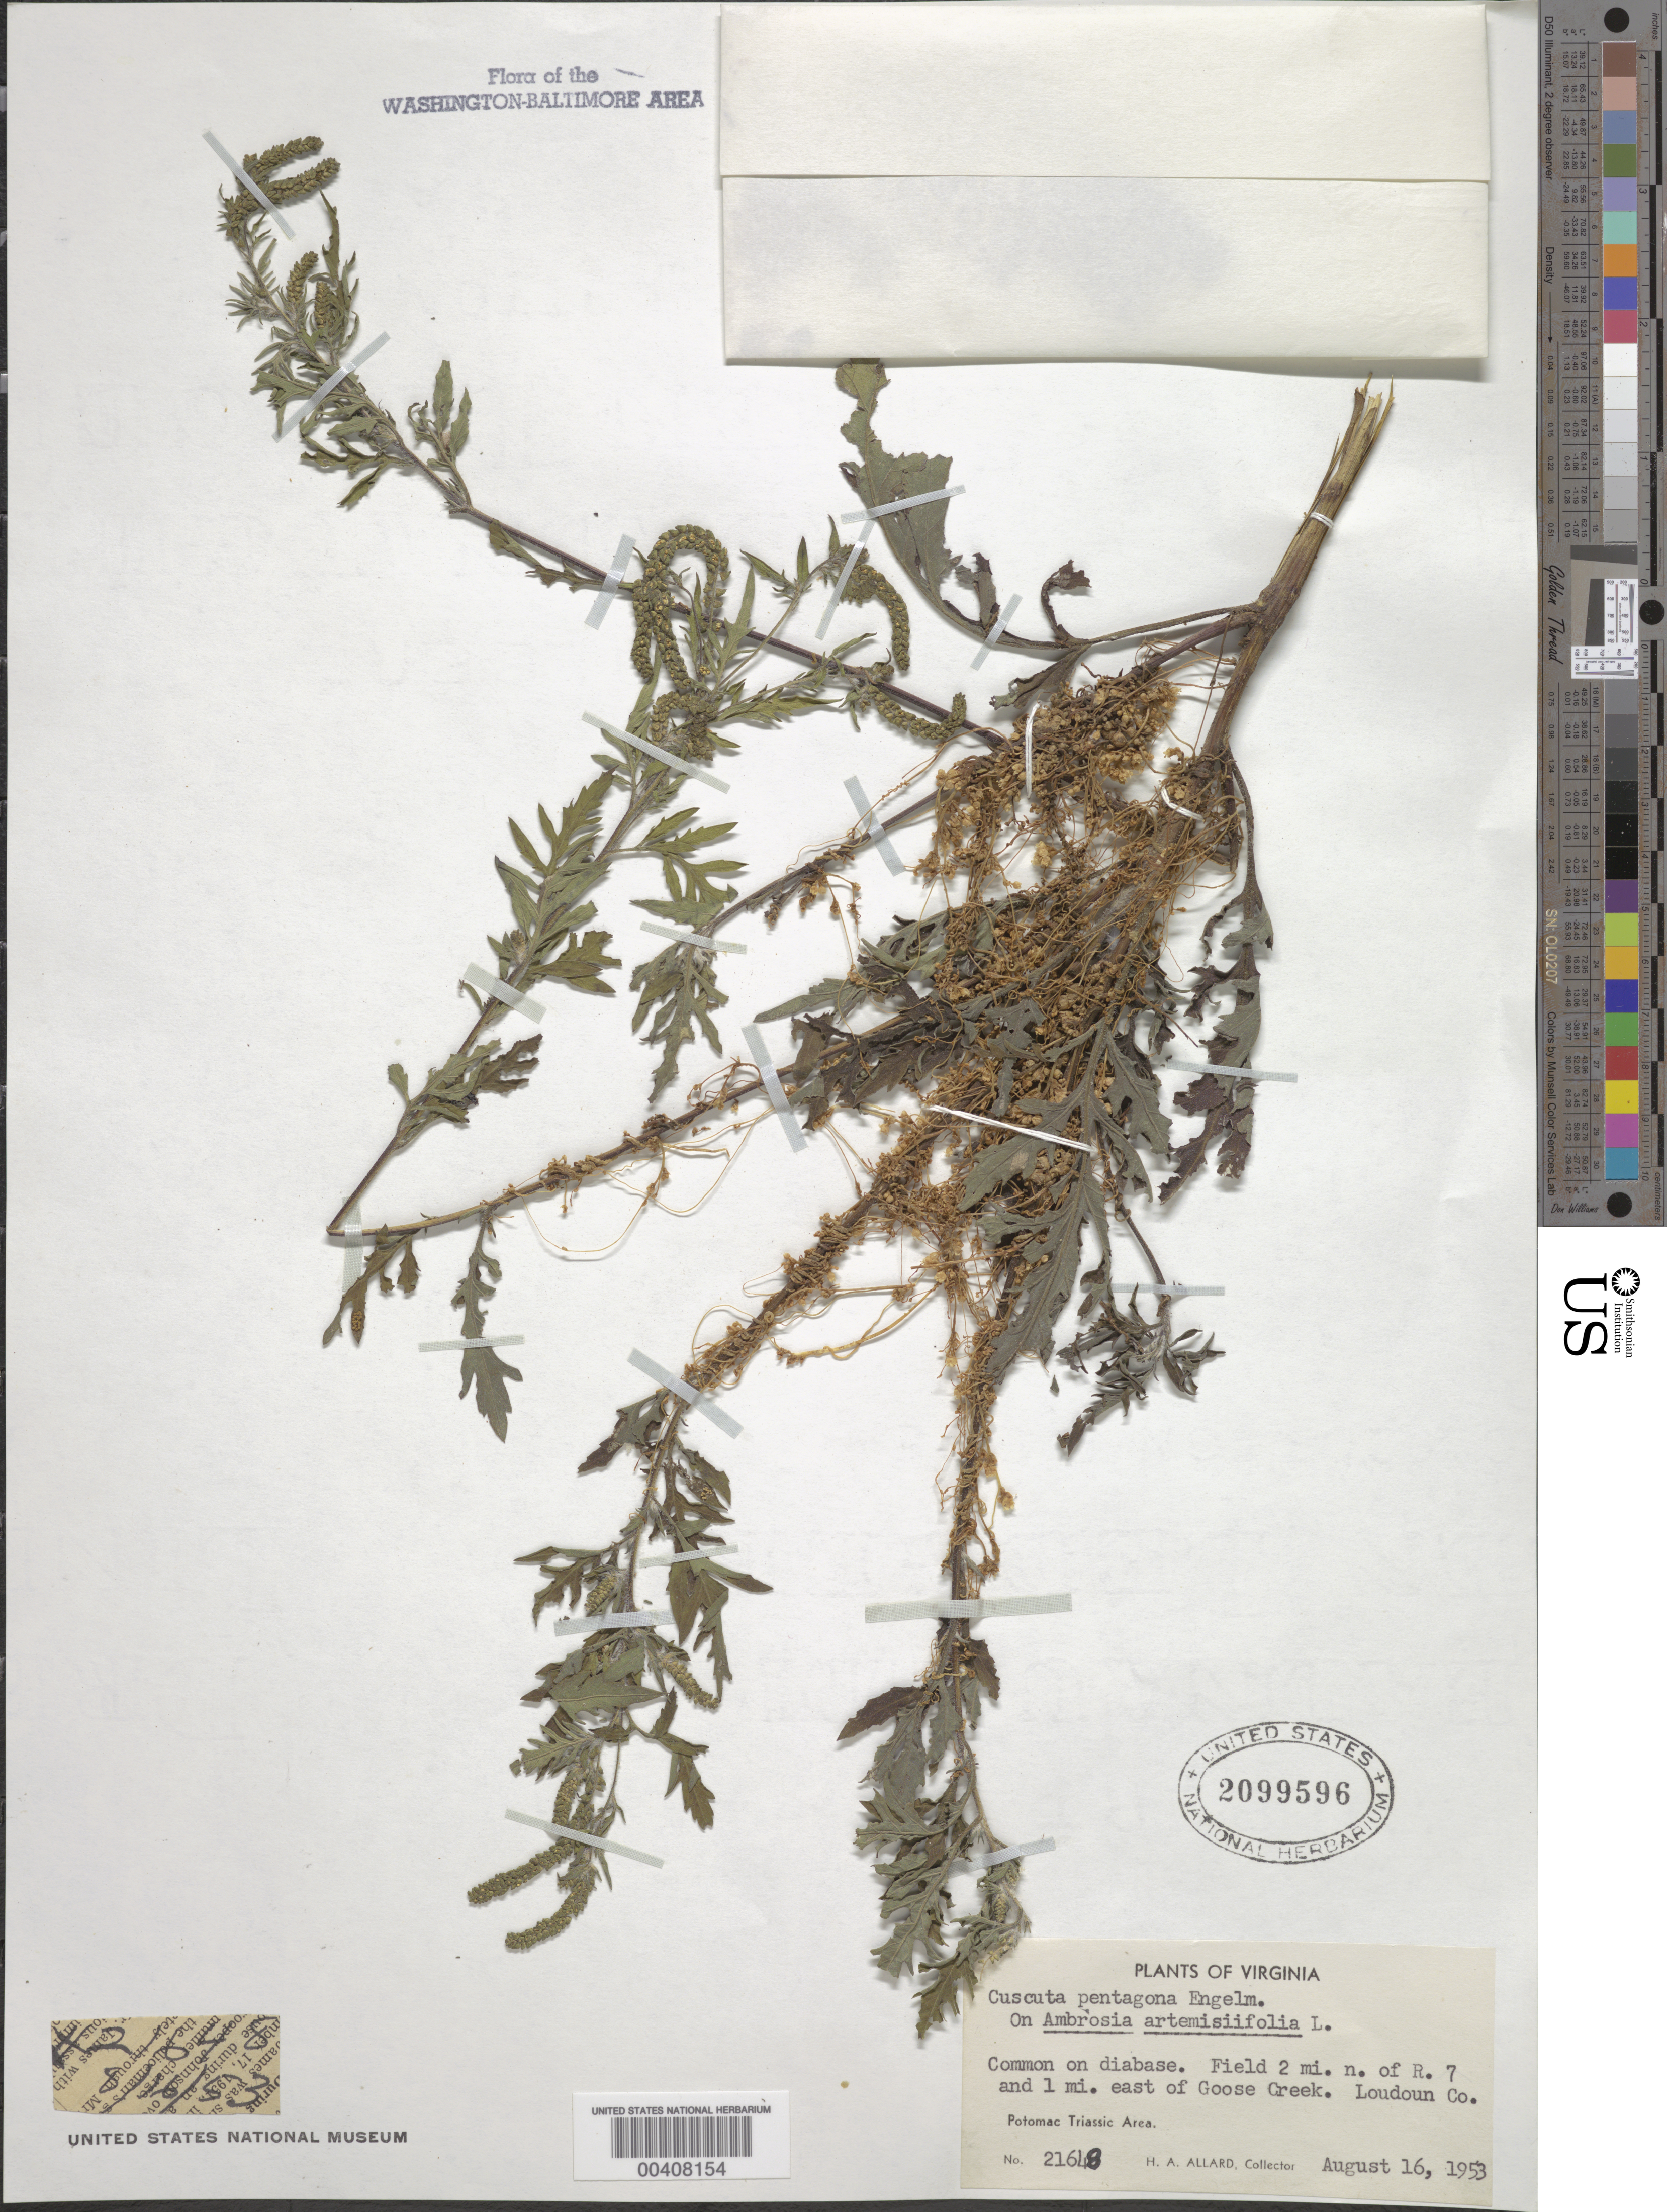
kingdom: Plantae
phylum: Tracheophyta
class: Magnoliopsida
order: Solanales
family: Convolvulaceae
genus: Cuscuta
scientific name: Cuscuta pentagona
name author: Engelm.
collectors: H. A. Allard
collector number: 21648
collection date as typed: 16 Aug 1953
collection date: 1953-08-16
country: United States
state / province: Virginia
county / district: Loudoun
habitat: Diabase, on Ambrosia artemisiifolia, field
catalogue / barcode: US 2099596